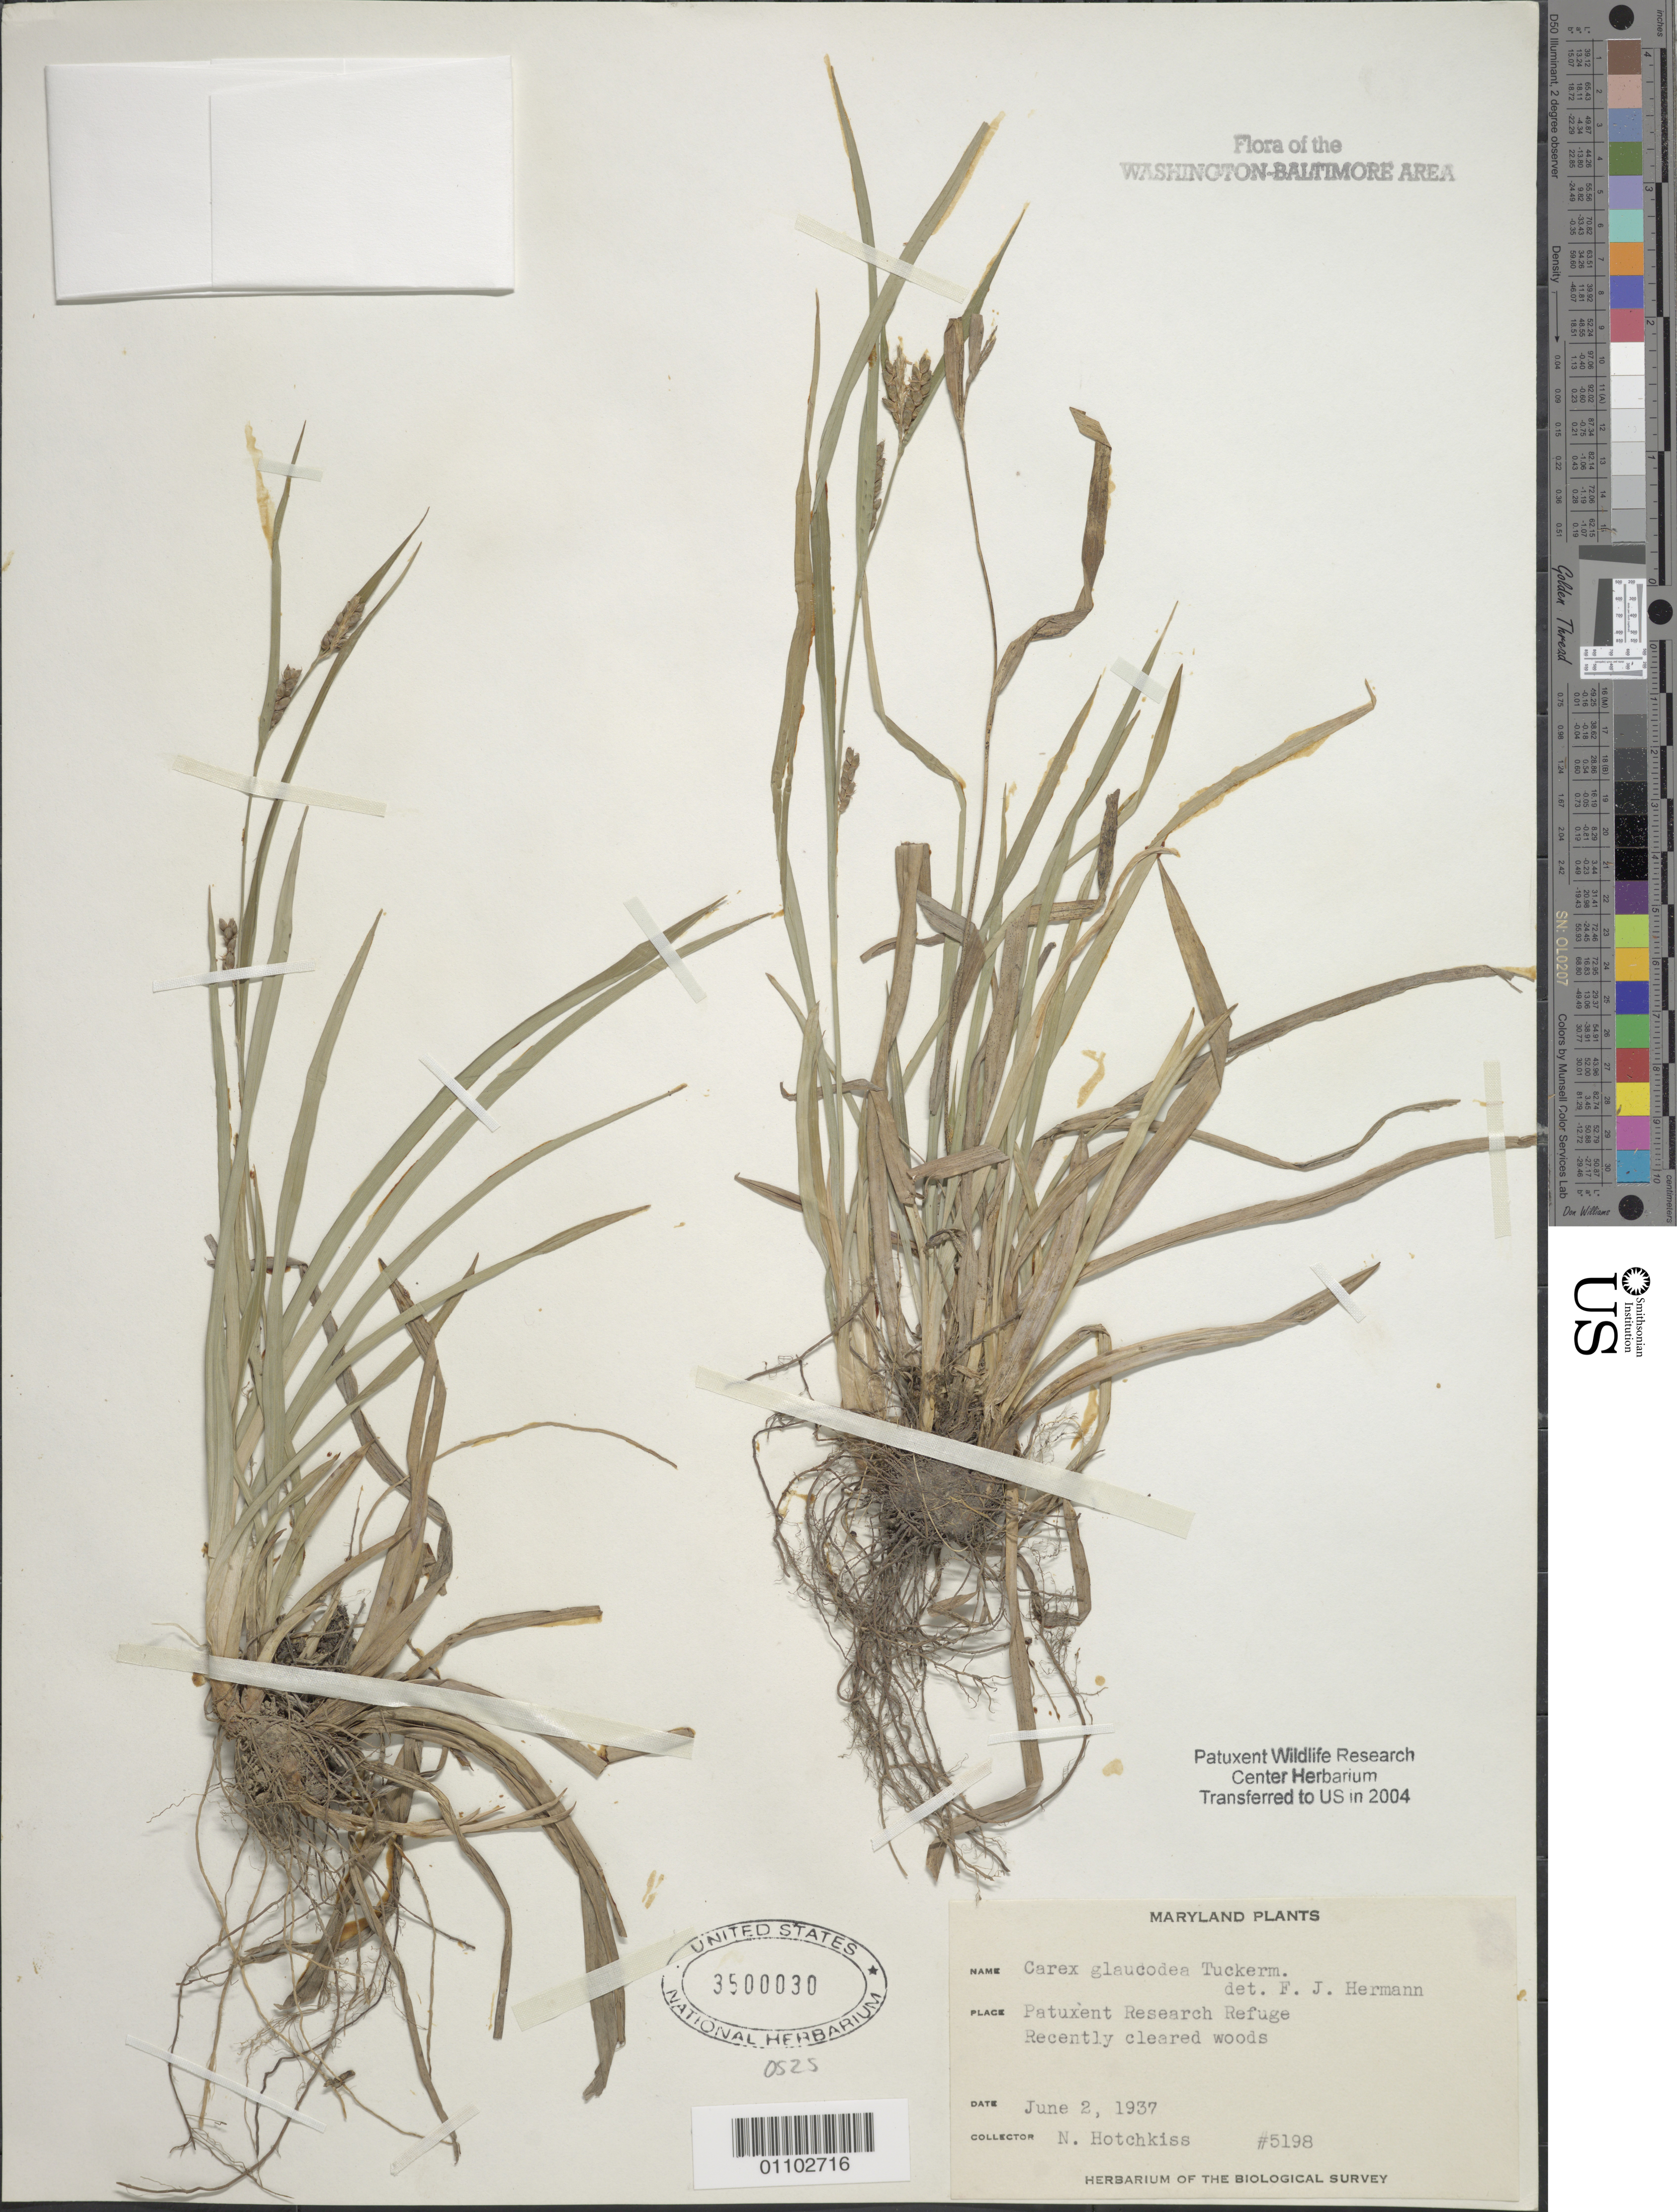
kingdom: Plantae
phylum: Tracheophyta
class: Liliopsida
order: Poales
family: Cyperaceae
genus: Carex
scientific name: Carex glaucodea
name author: Tuck. ex Olney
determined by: Hermann, F. J.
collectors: N. Hotchkiss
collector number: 5198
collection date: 1937-06-02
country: United States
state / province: Maryland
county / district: Prince George's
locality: Patuxent Research Refuge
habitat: Recently cleared woods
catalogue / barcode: US 3500030